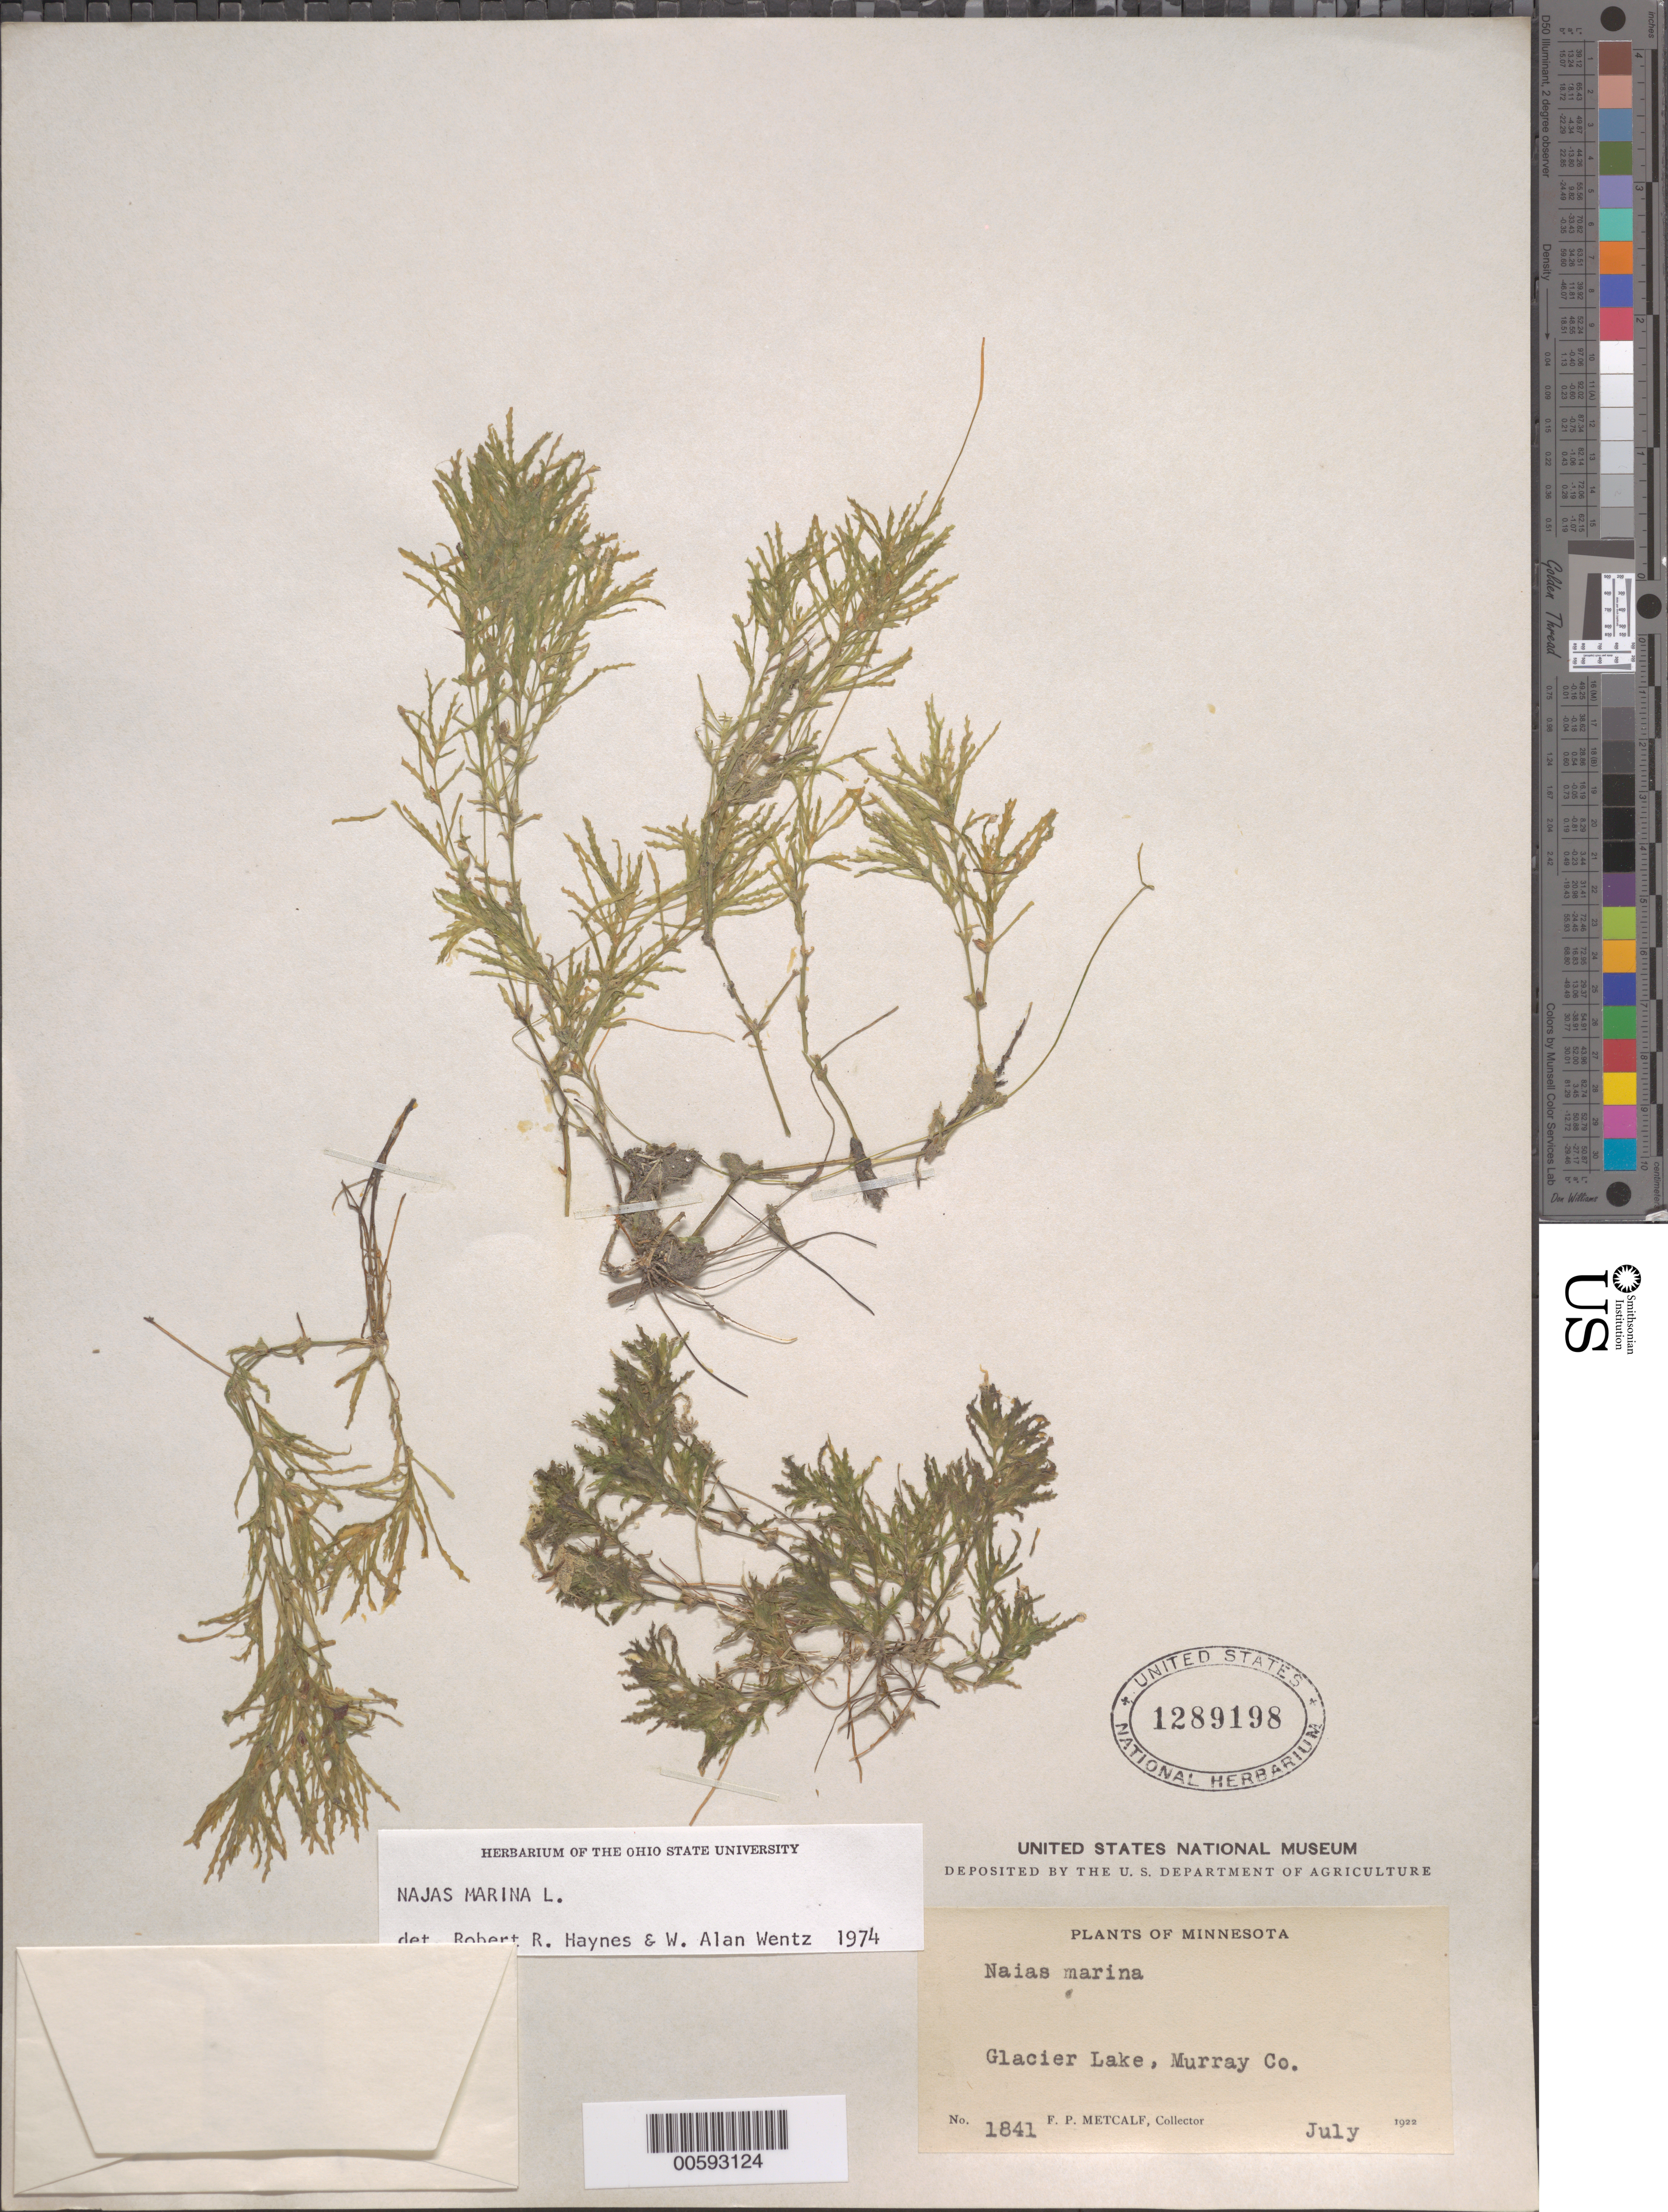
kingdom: Plantae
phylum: Tracheophyta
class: Liliopsida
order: Alismatales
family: Hydrocharitaceae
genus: Najas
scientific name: Najas marina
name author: L.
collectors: F. P. Metcalf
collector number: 1841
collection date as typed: Jul 1922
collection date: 1922-07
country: United States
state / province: Minnesota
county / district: Murray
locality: Glacier Lake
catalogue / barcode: US 1289198